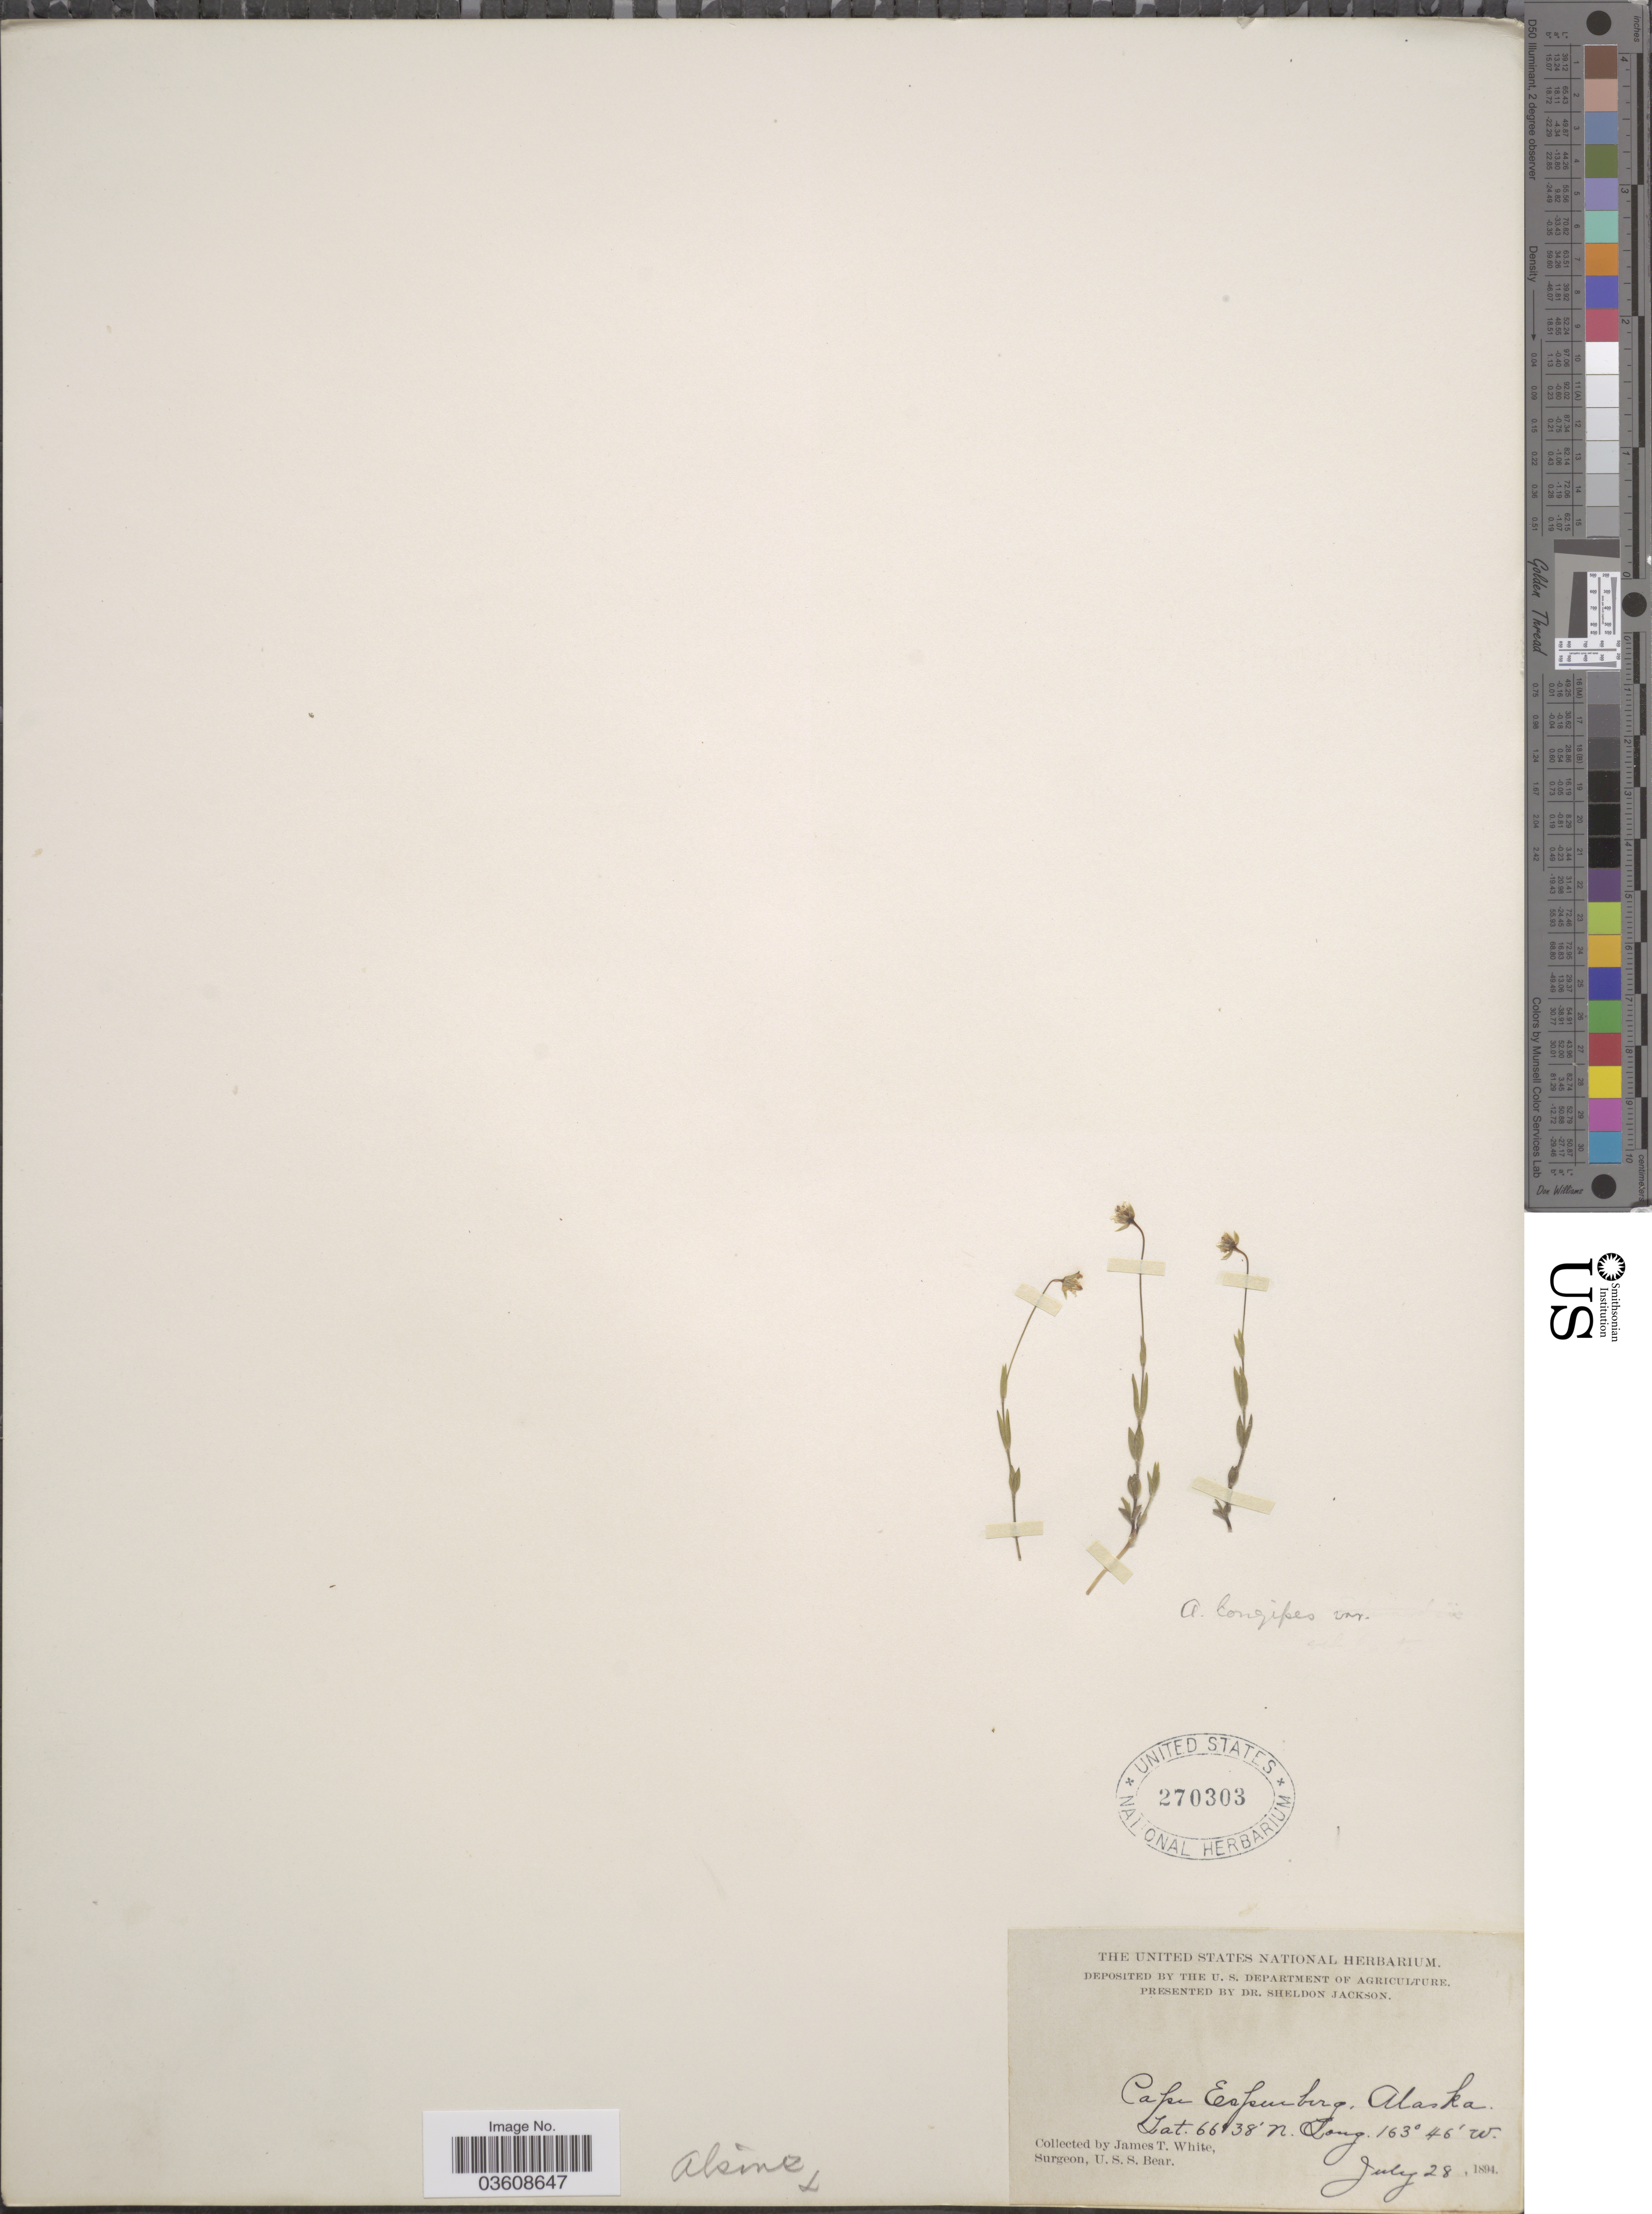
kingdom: Plantae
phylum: Tracheophyta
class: Magnoliopsida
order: Caryophyllales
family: Caryophyllaceae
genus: Stellaria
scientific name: Stellaria longipes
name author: Goldie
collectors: J. T. White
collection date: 1894-07-28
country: United States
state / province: Alaska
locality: Cape Espenberg.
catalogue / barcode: US 270303